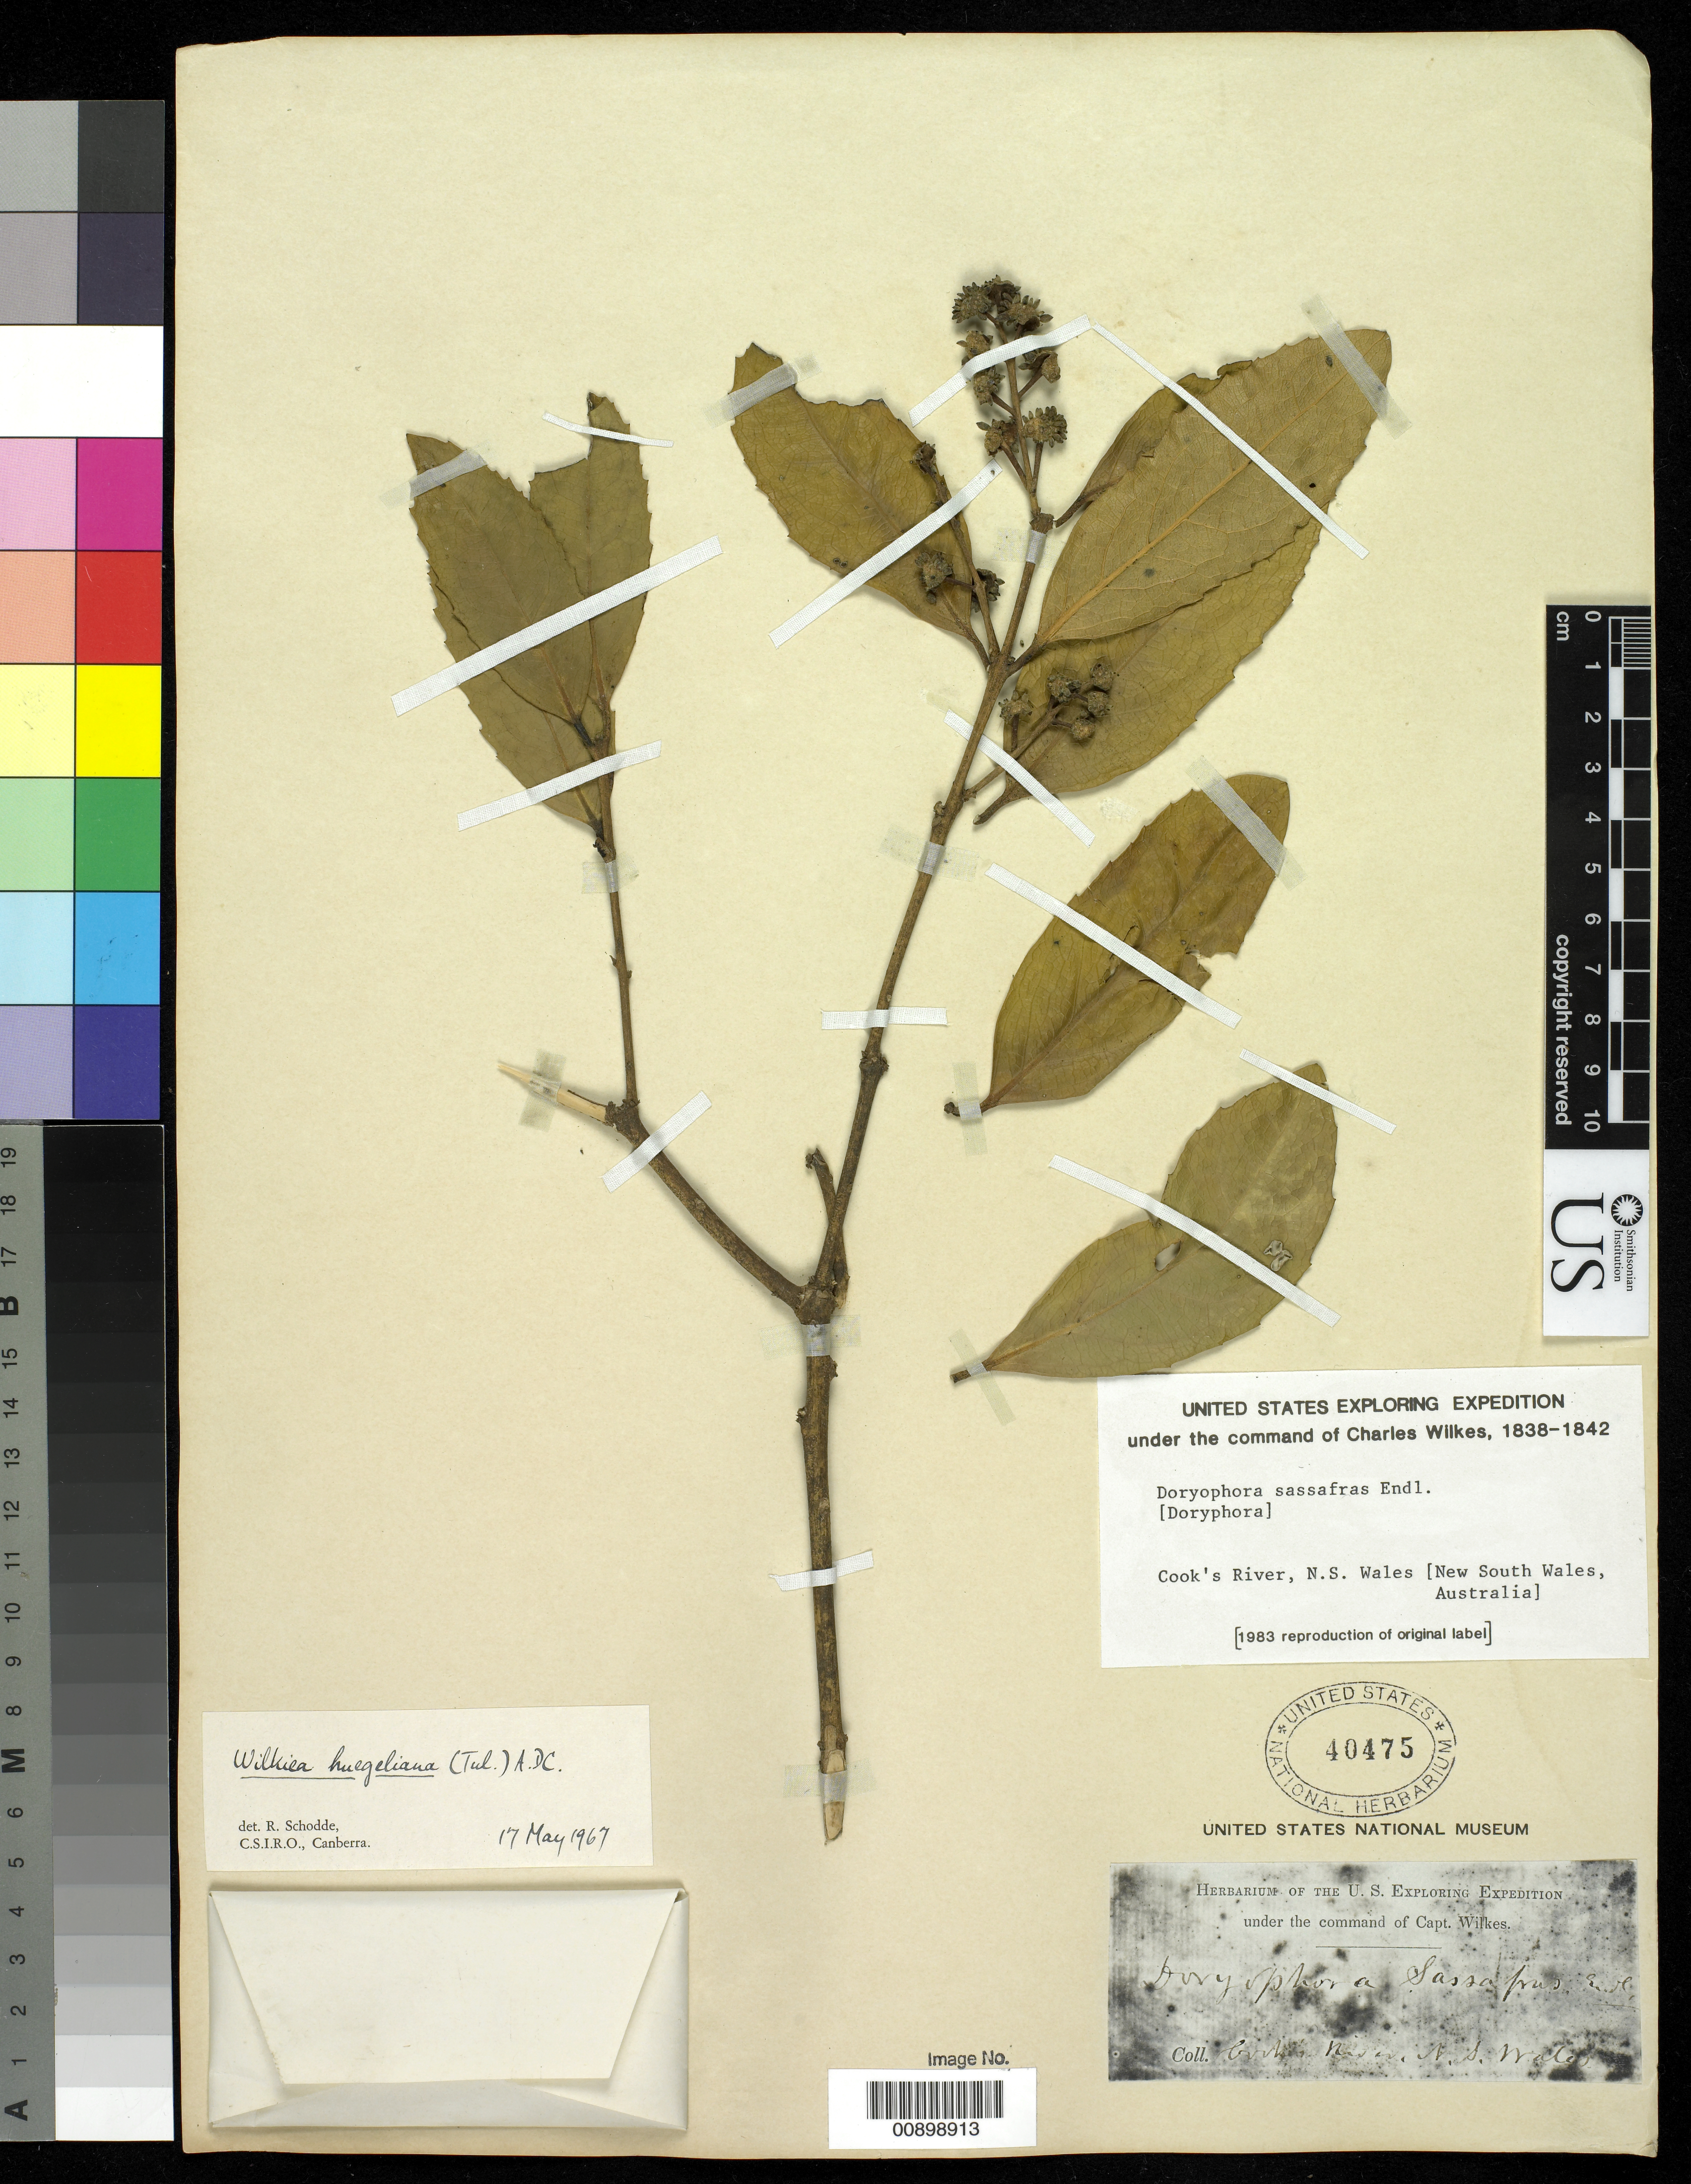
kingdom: Plantae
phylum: Tracheophyta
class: Magnoliopsida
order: Laurales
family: Monimiaceae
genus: Wilkiea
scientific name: Wilkiea hugeliana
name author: (A. DC.) Tul.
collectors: Wilkes Explor. Exped.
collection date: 1838/1842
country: Australia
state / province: New South Wales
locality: Cook's River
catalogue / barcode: US 40475